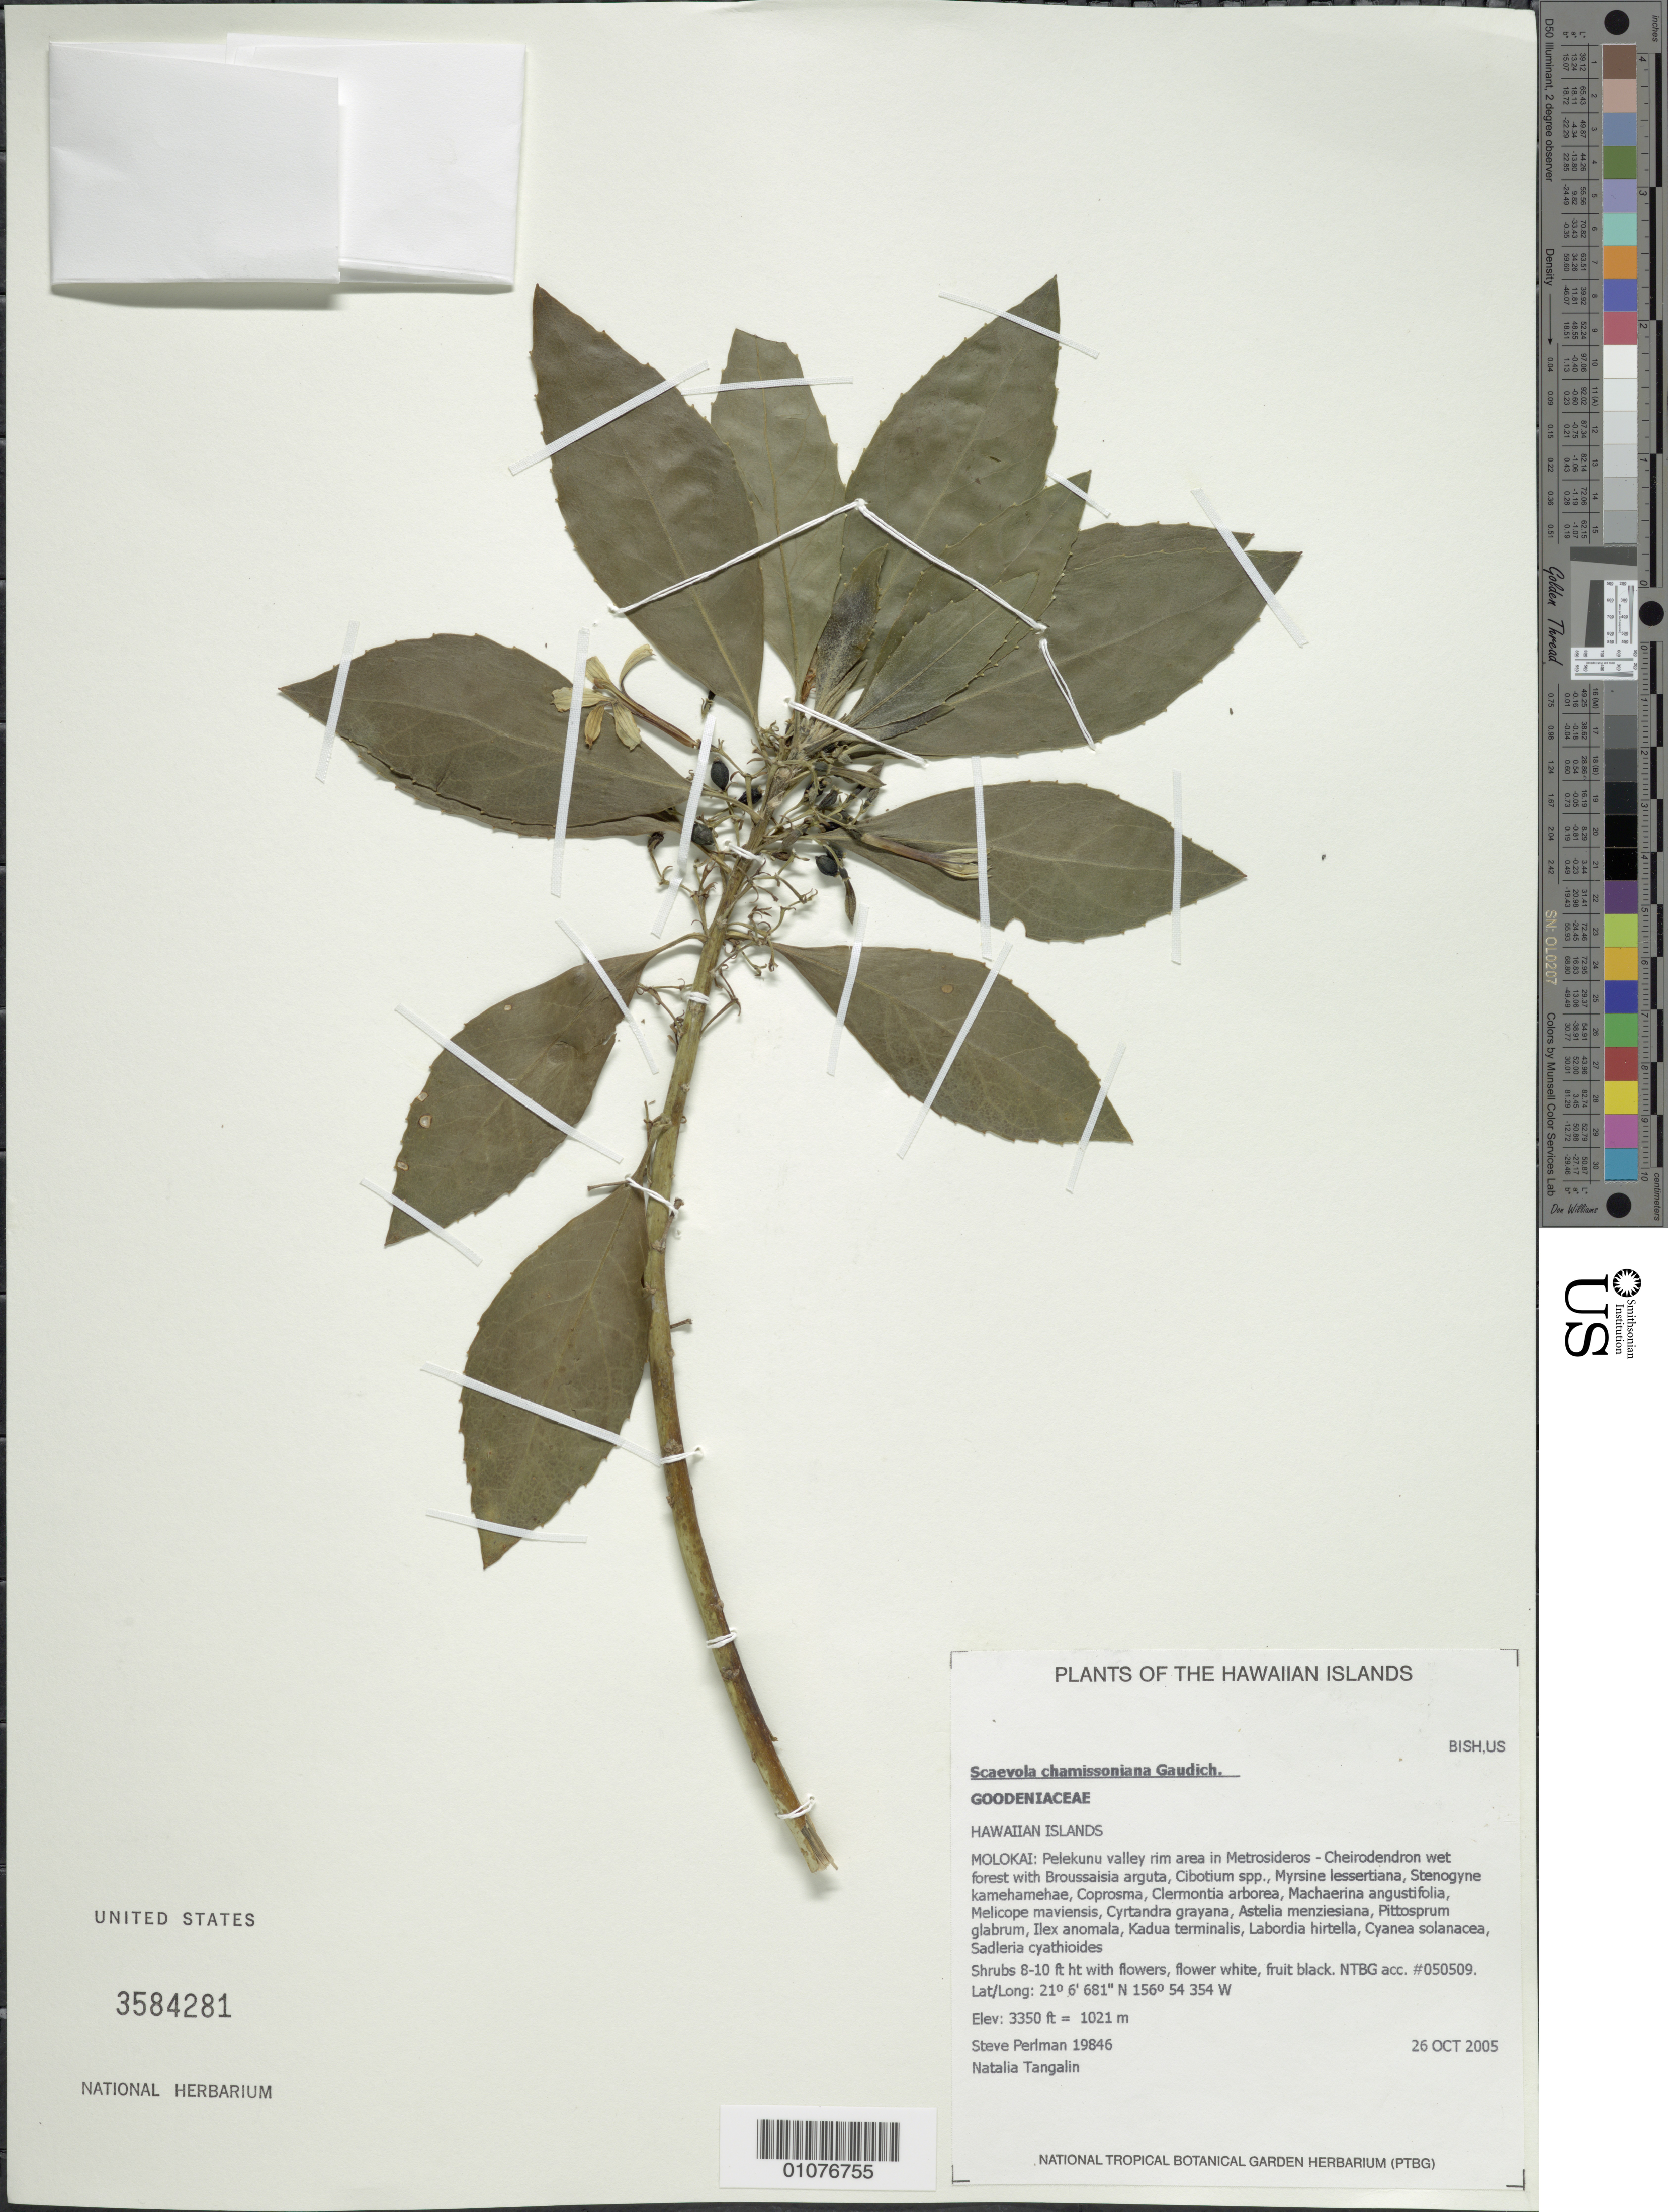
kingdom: Plantae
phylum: Tracheophyta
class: Magnoliopsida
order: Asterales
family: Goodeniaceae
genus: Scaevola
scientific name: Scaevola chamissoniana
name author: Gaudich.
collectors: S. P. Perlman & N. Tangalin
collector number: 19846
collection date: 2005-10-26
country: United States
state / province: Hawaii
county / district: Maui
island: Moloka'i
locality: Pelekunu Valley rim area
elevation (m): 1021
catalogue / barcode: US 3584281